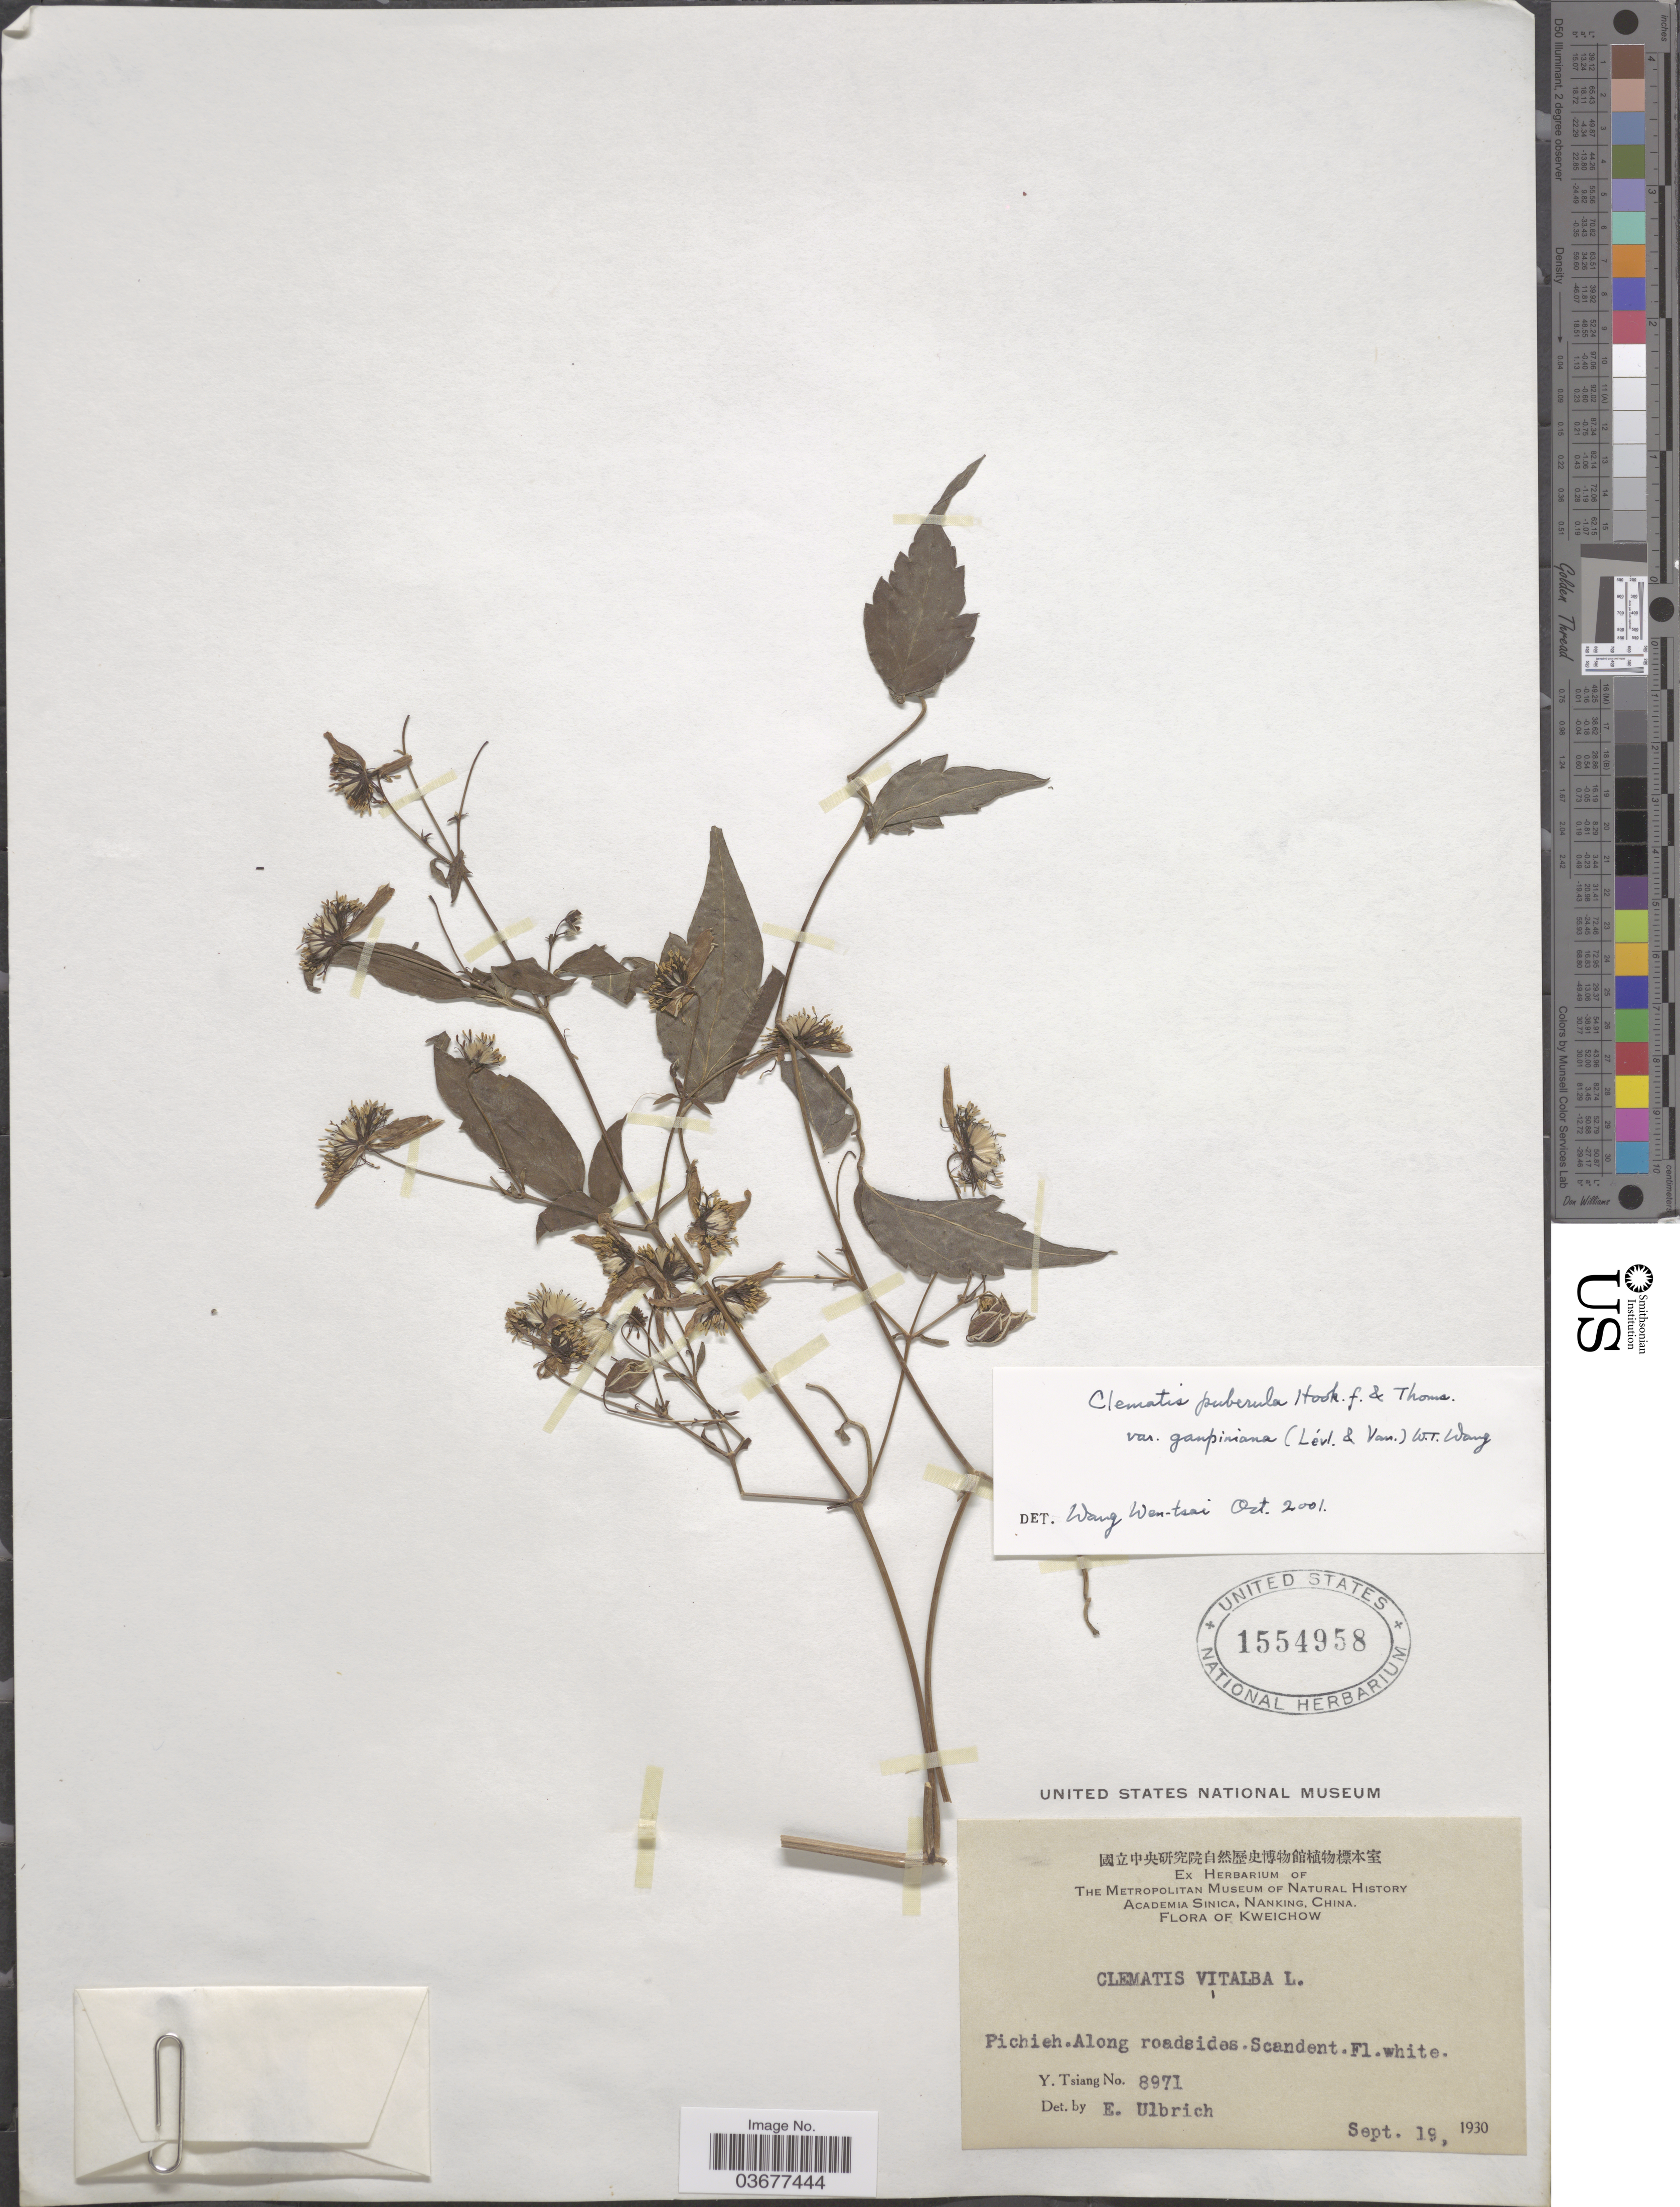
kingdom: Plantae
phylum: Tracheophyta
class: Magnoliopsida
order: Ranunculales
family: Ranunculaceae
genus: Clematis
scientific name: Clematis puberula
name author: Hook. f. & Thomson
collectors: Y. Tsiang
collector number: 8971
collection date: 1930-09-19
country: China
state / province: Guizhou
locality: Kweichow. Pichieh. Along roadsides.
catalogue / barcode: US 1554958